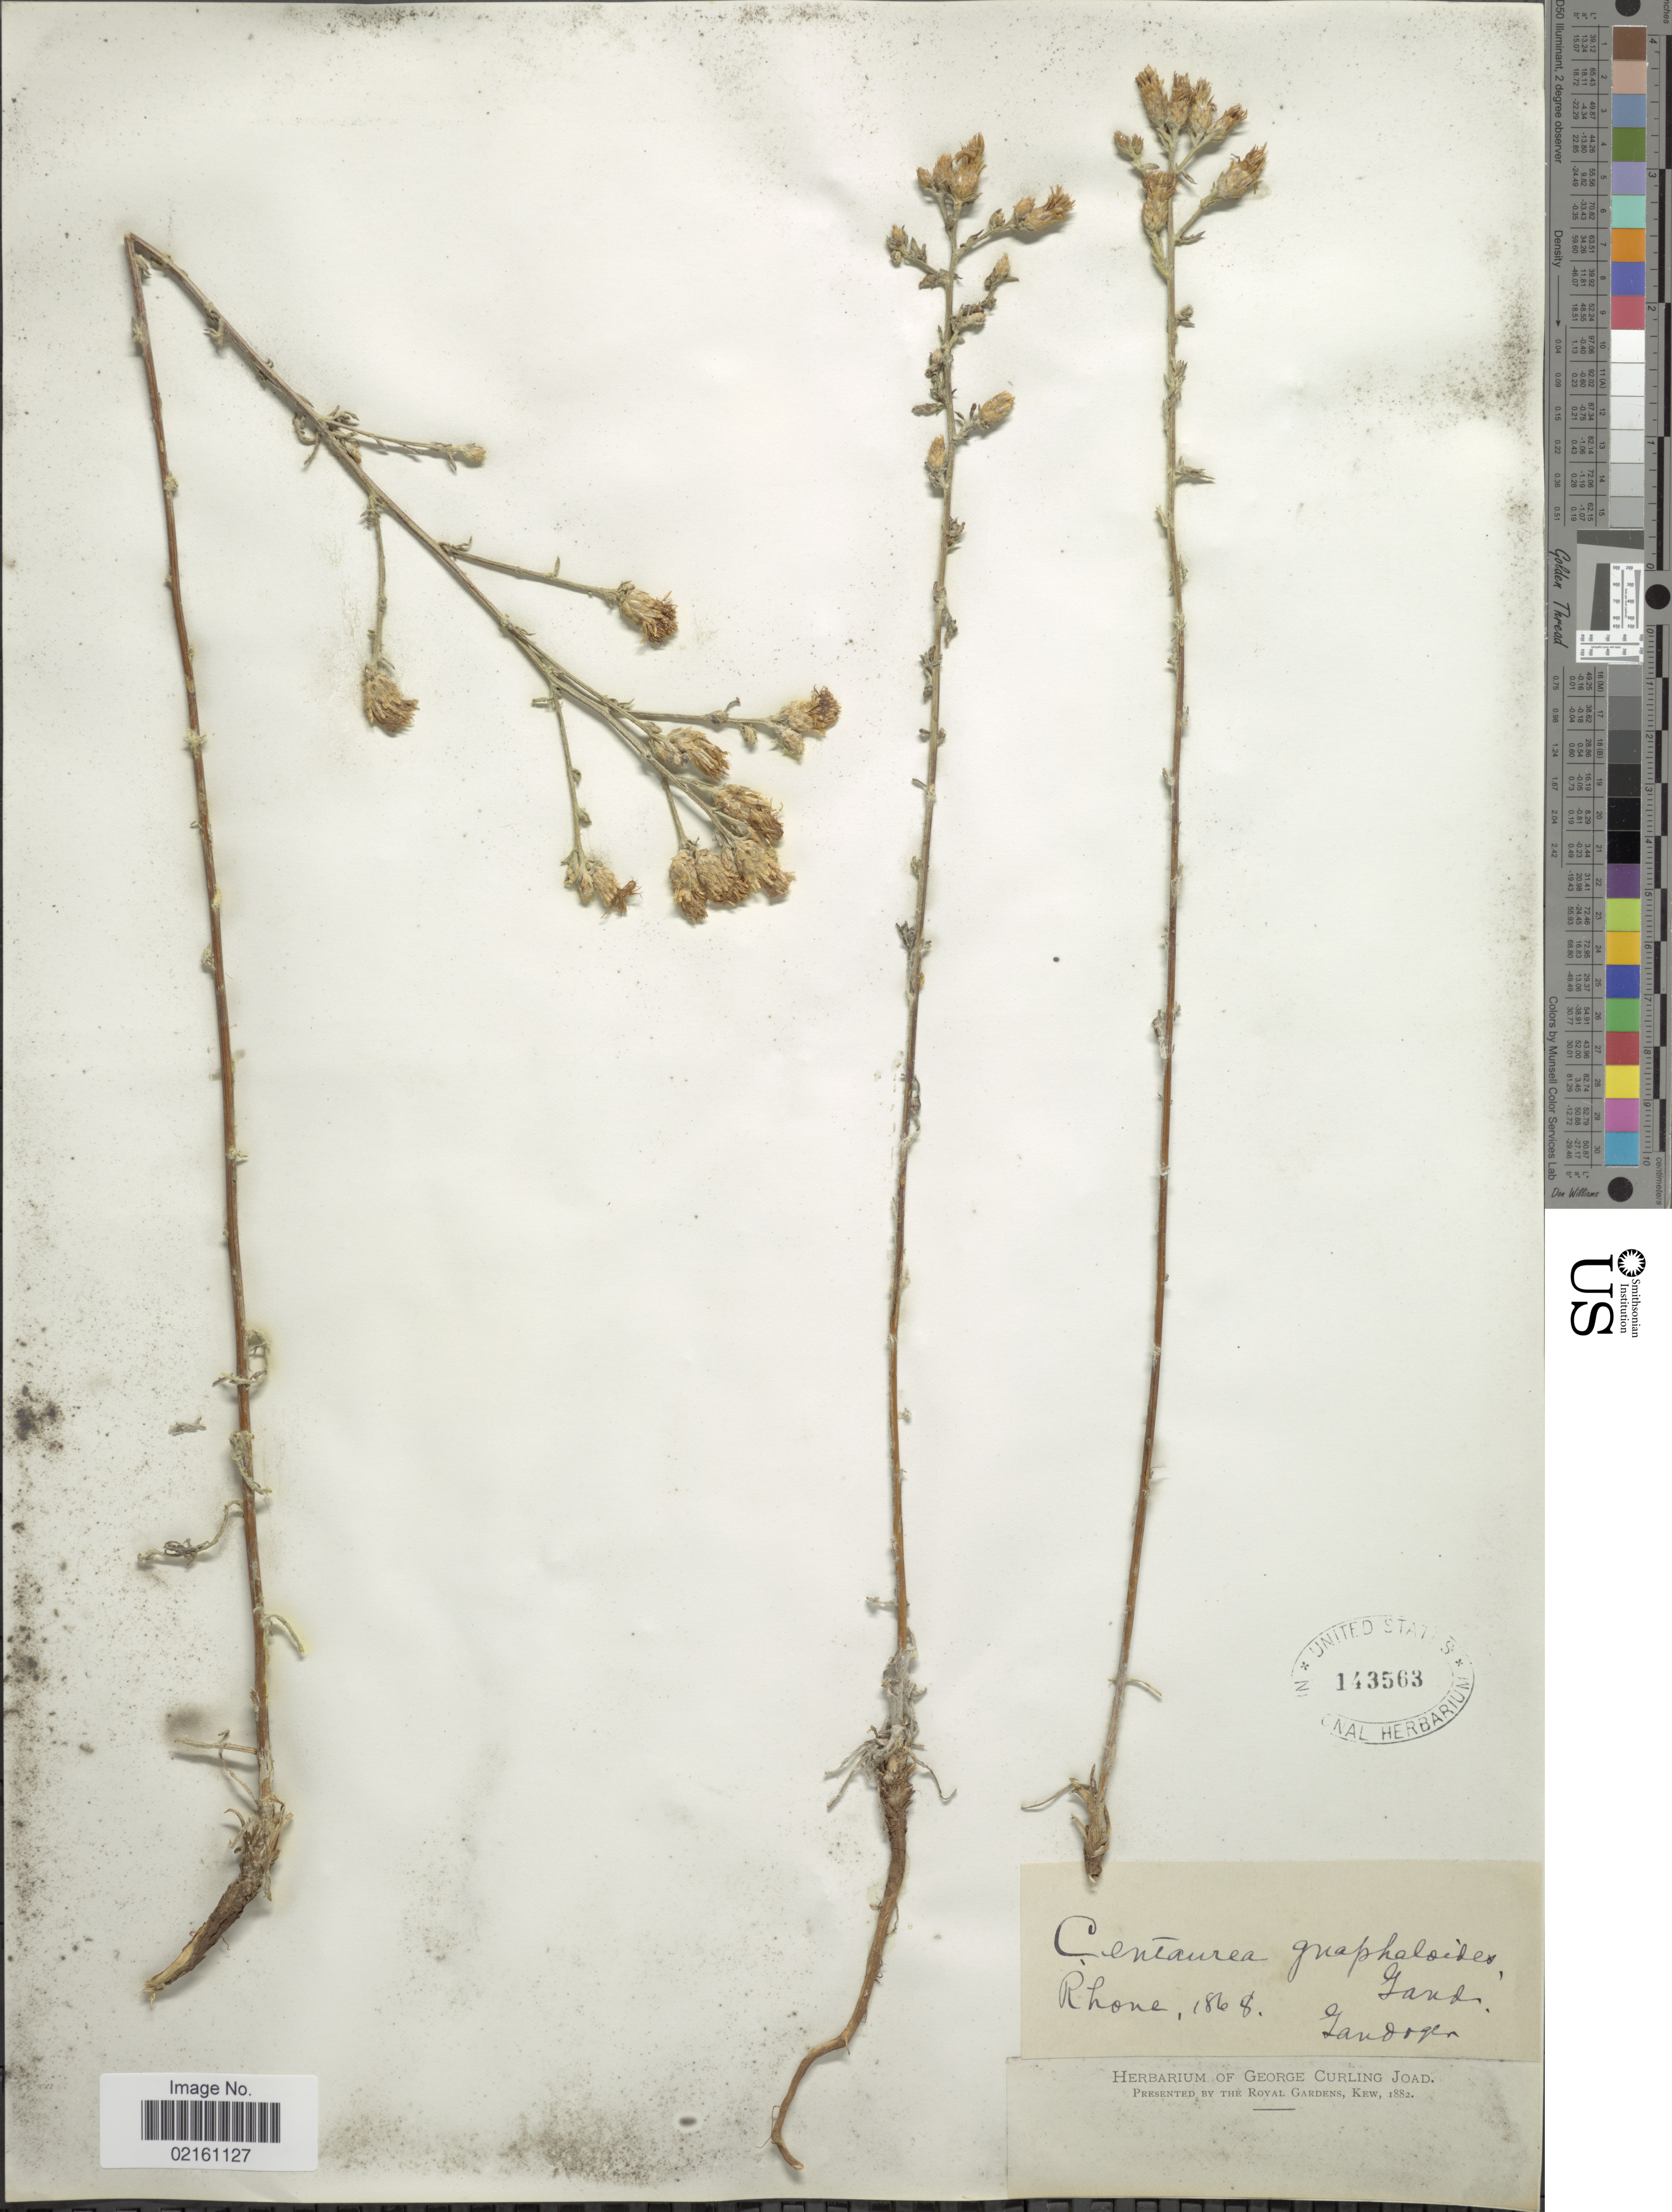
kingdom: Plantae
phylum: Tracheophyta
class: Magnoliopsida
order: Asterales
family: Asteraceae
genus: Centaurea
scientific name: Centaurea gnaphalioides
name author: Gand.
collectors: M. Gandoger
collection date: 1868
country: France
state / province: Auvergne-Rhône-Alpes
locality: Rhone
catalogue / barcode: US 143563